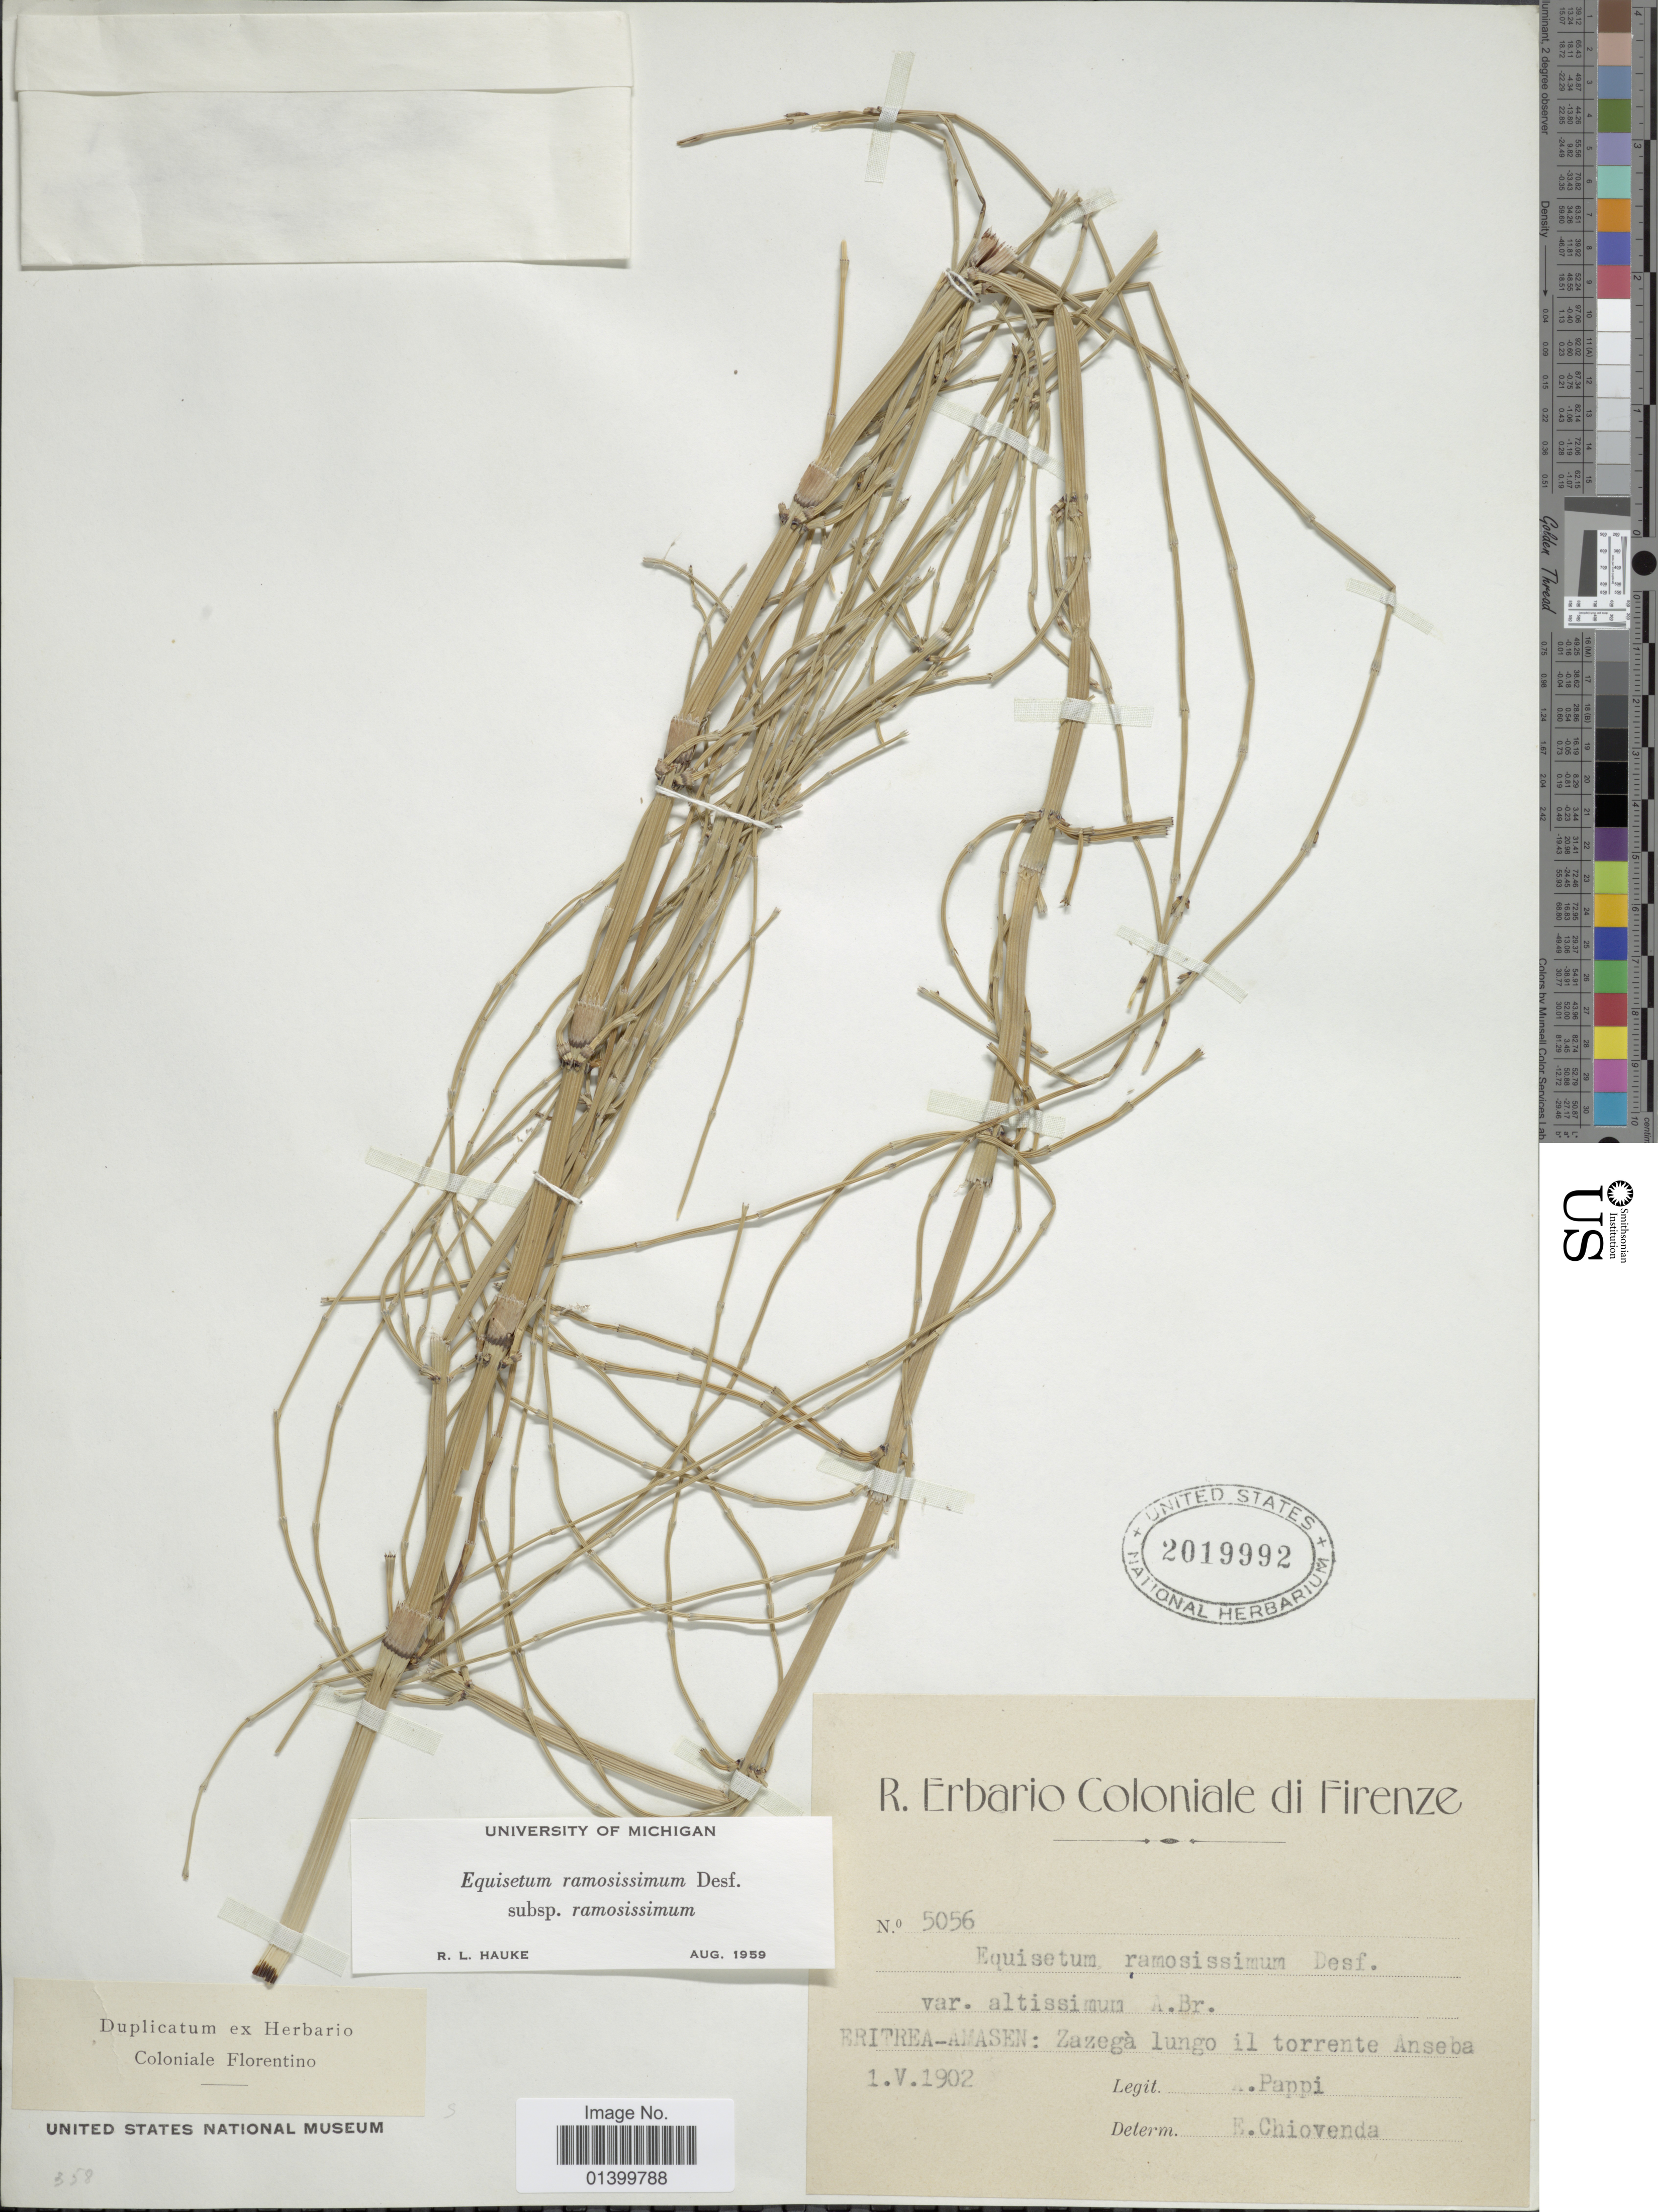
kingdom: Plantae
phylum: Tracheophyta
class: Polypodiopsida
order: Equisetales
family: Equisetaceae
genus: Equisetum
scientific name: Equisetum ramosissimum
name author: Desf.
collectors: A. Pappi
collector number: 5056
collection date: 1902-05-01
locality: Britrea-Amasen: Zazegà lungo il torrente Anseba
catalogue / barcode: US 2019992